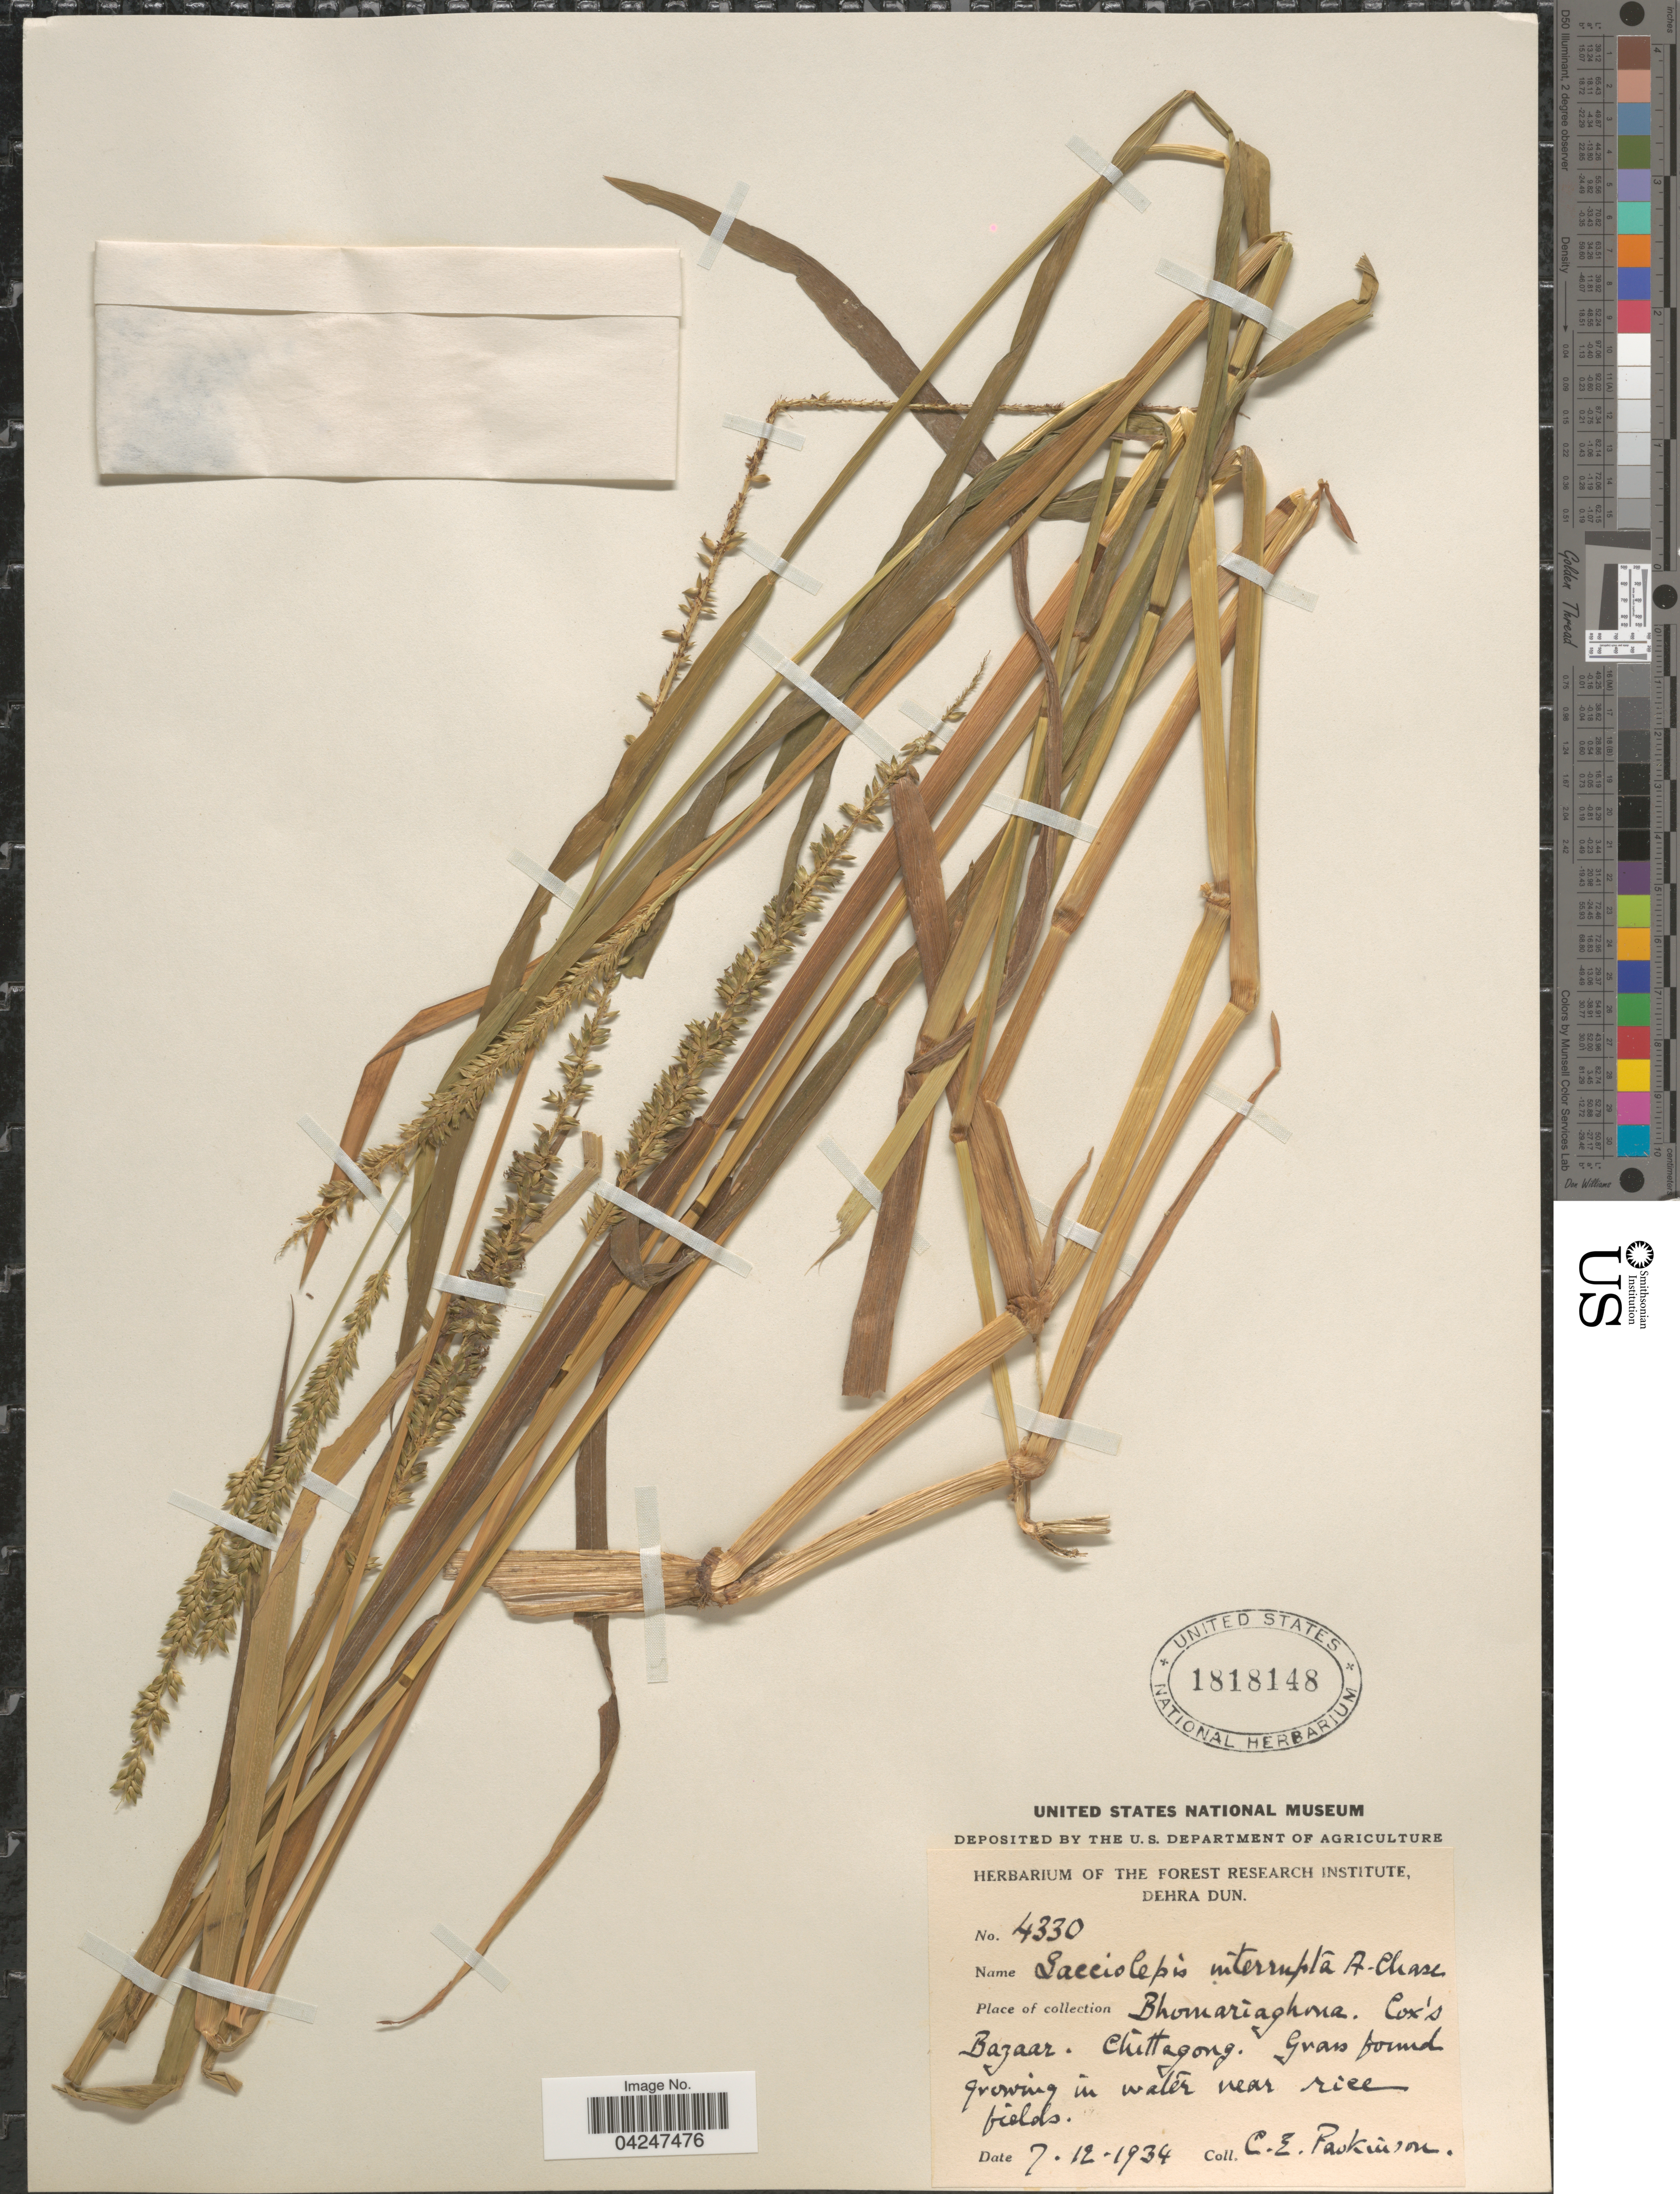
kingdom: Plantae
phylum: Tracheophyta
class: Liliopsida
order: Poales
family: Poaceae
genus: Sacciolepis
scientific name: Sacciolepis interrupta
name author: (Willd.) Stapf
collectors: C. E. Parkinson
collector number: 4330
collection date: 1934-12-07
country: Bangladesh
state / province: Chittagong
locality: Bhomariaghona, Cox's Bazaar. Chittagong. In water near rice fields.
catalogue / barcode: US 1818148